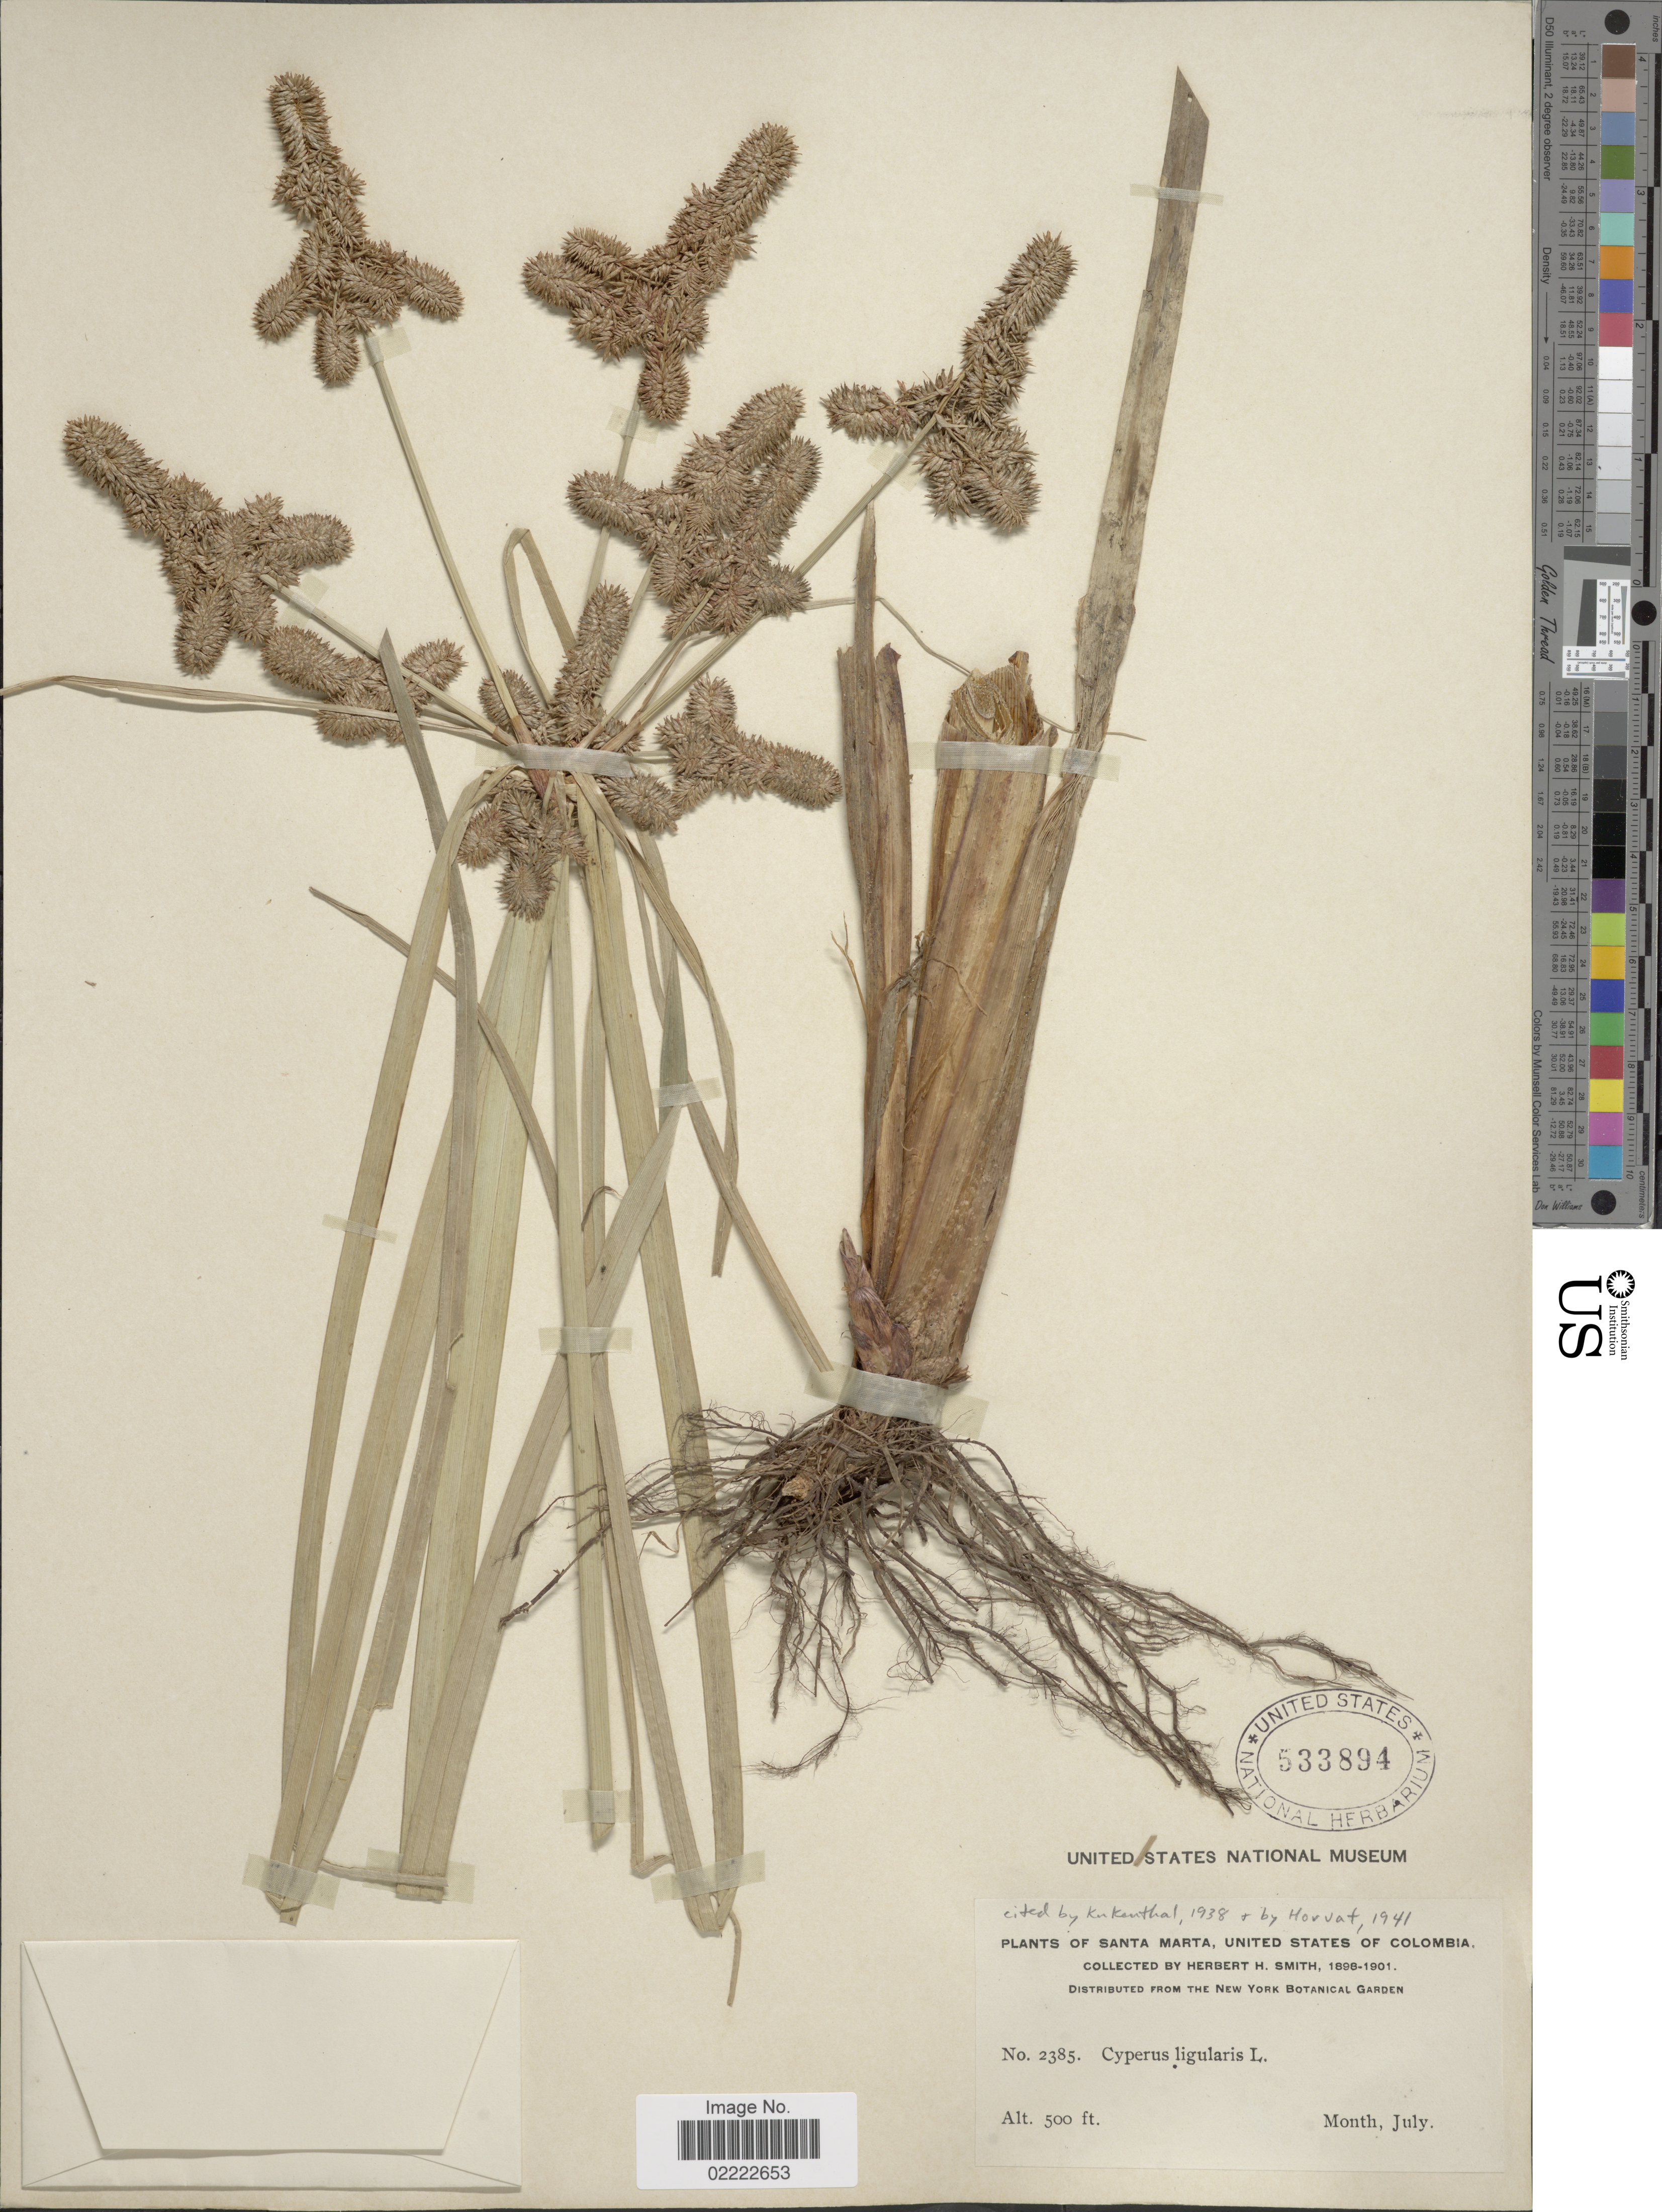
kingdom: Plantae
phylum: Tracheophyta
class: Liliopsida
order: Poales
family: Cyperaceae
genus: Cyperus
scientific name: Cyperus ligularis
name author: L.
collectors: Herbert H. Smith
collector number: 2385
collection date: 1898-07/1901-07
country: Colombia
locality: Santa Marta, United States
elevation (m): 152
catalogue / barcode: US 533894